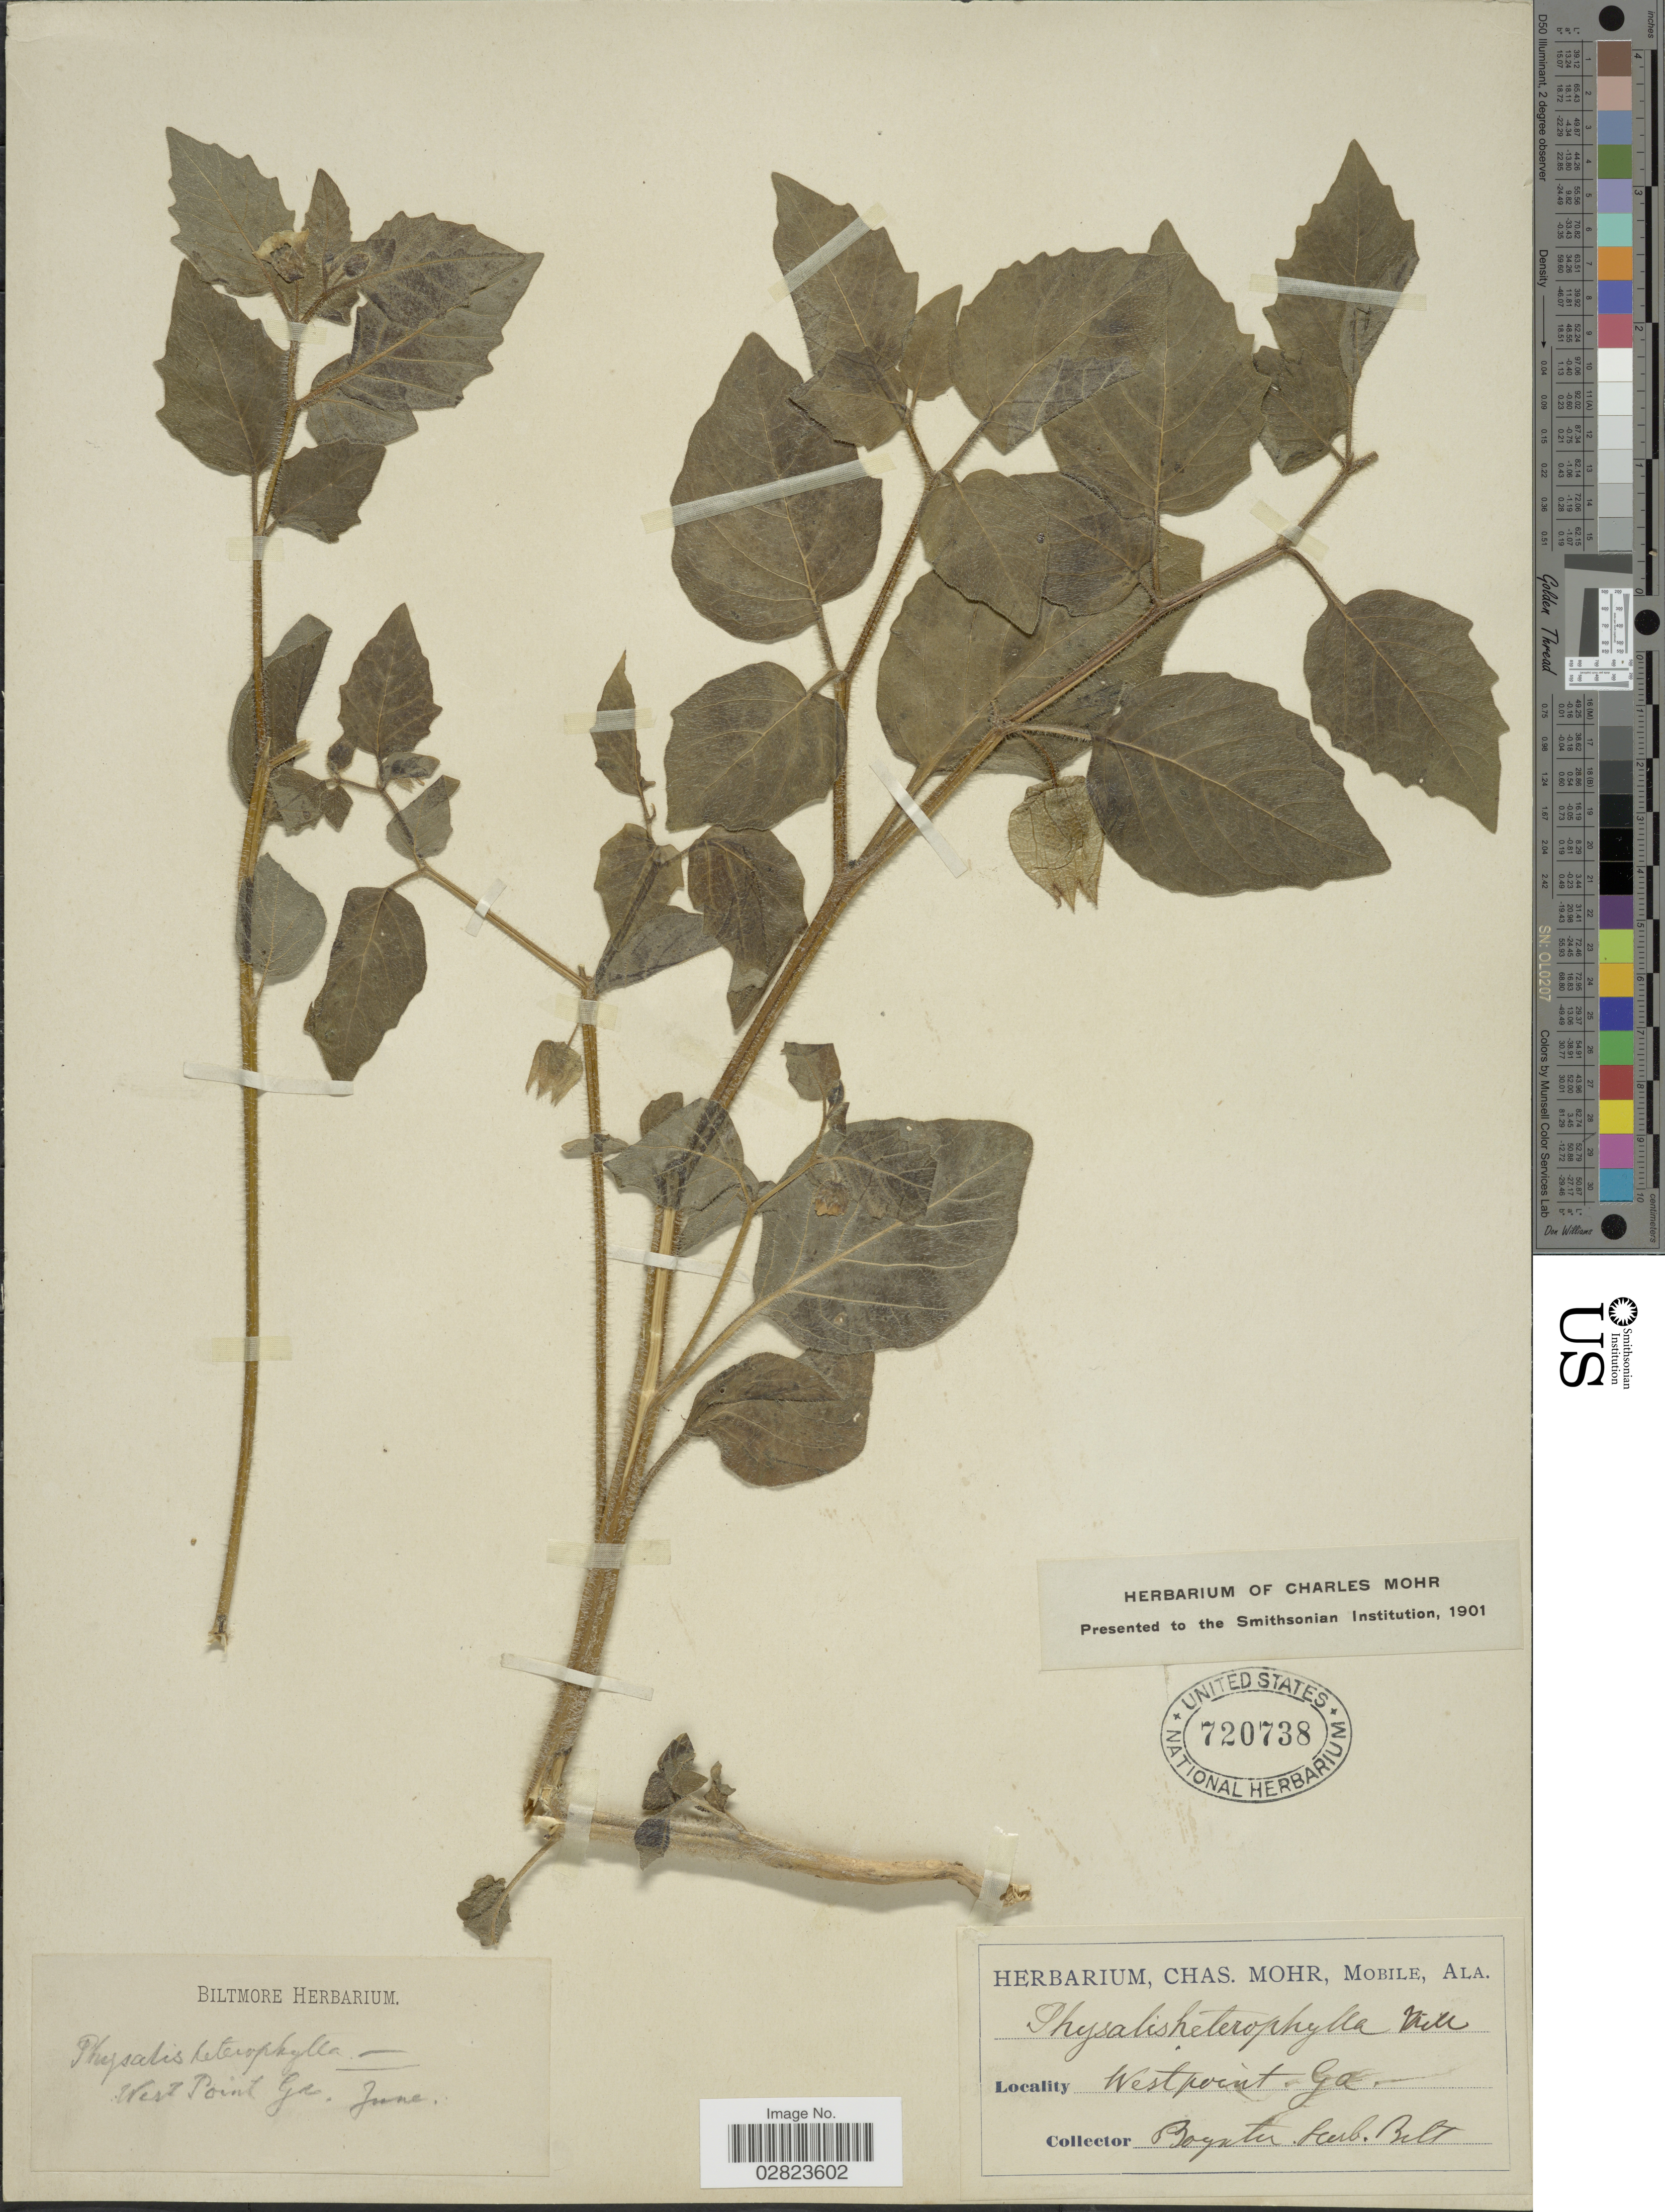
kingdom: Plantae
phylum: Tracheophyta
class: Magnoliopsida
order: Solanales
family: Solanaceae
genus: Physalis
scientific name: Physalis heterophylla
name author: Nees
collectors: ex herb. Biltmore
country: United States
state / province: Georgia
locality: West Point. Boynton.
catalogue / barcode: US 720738